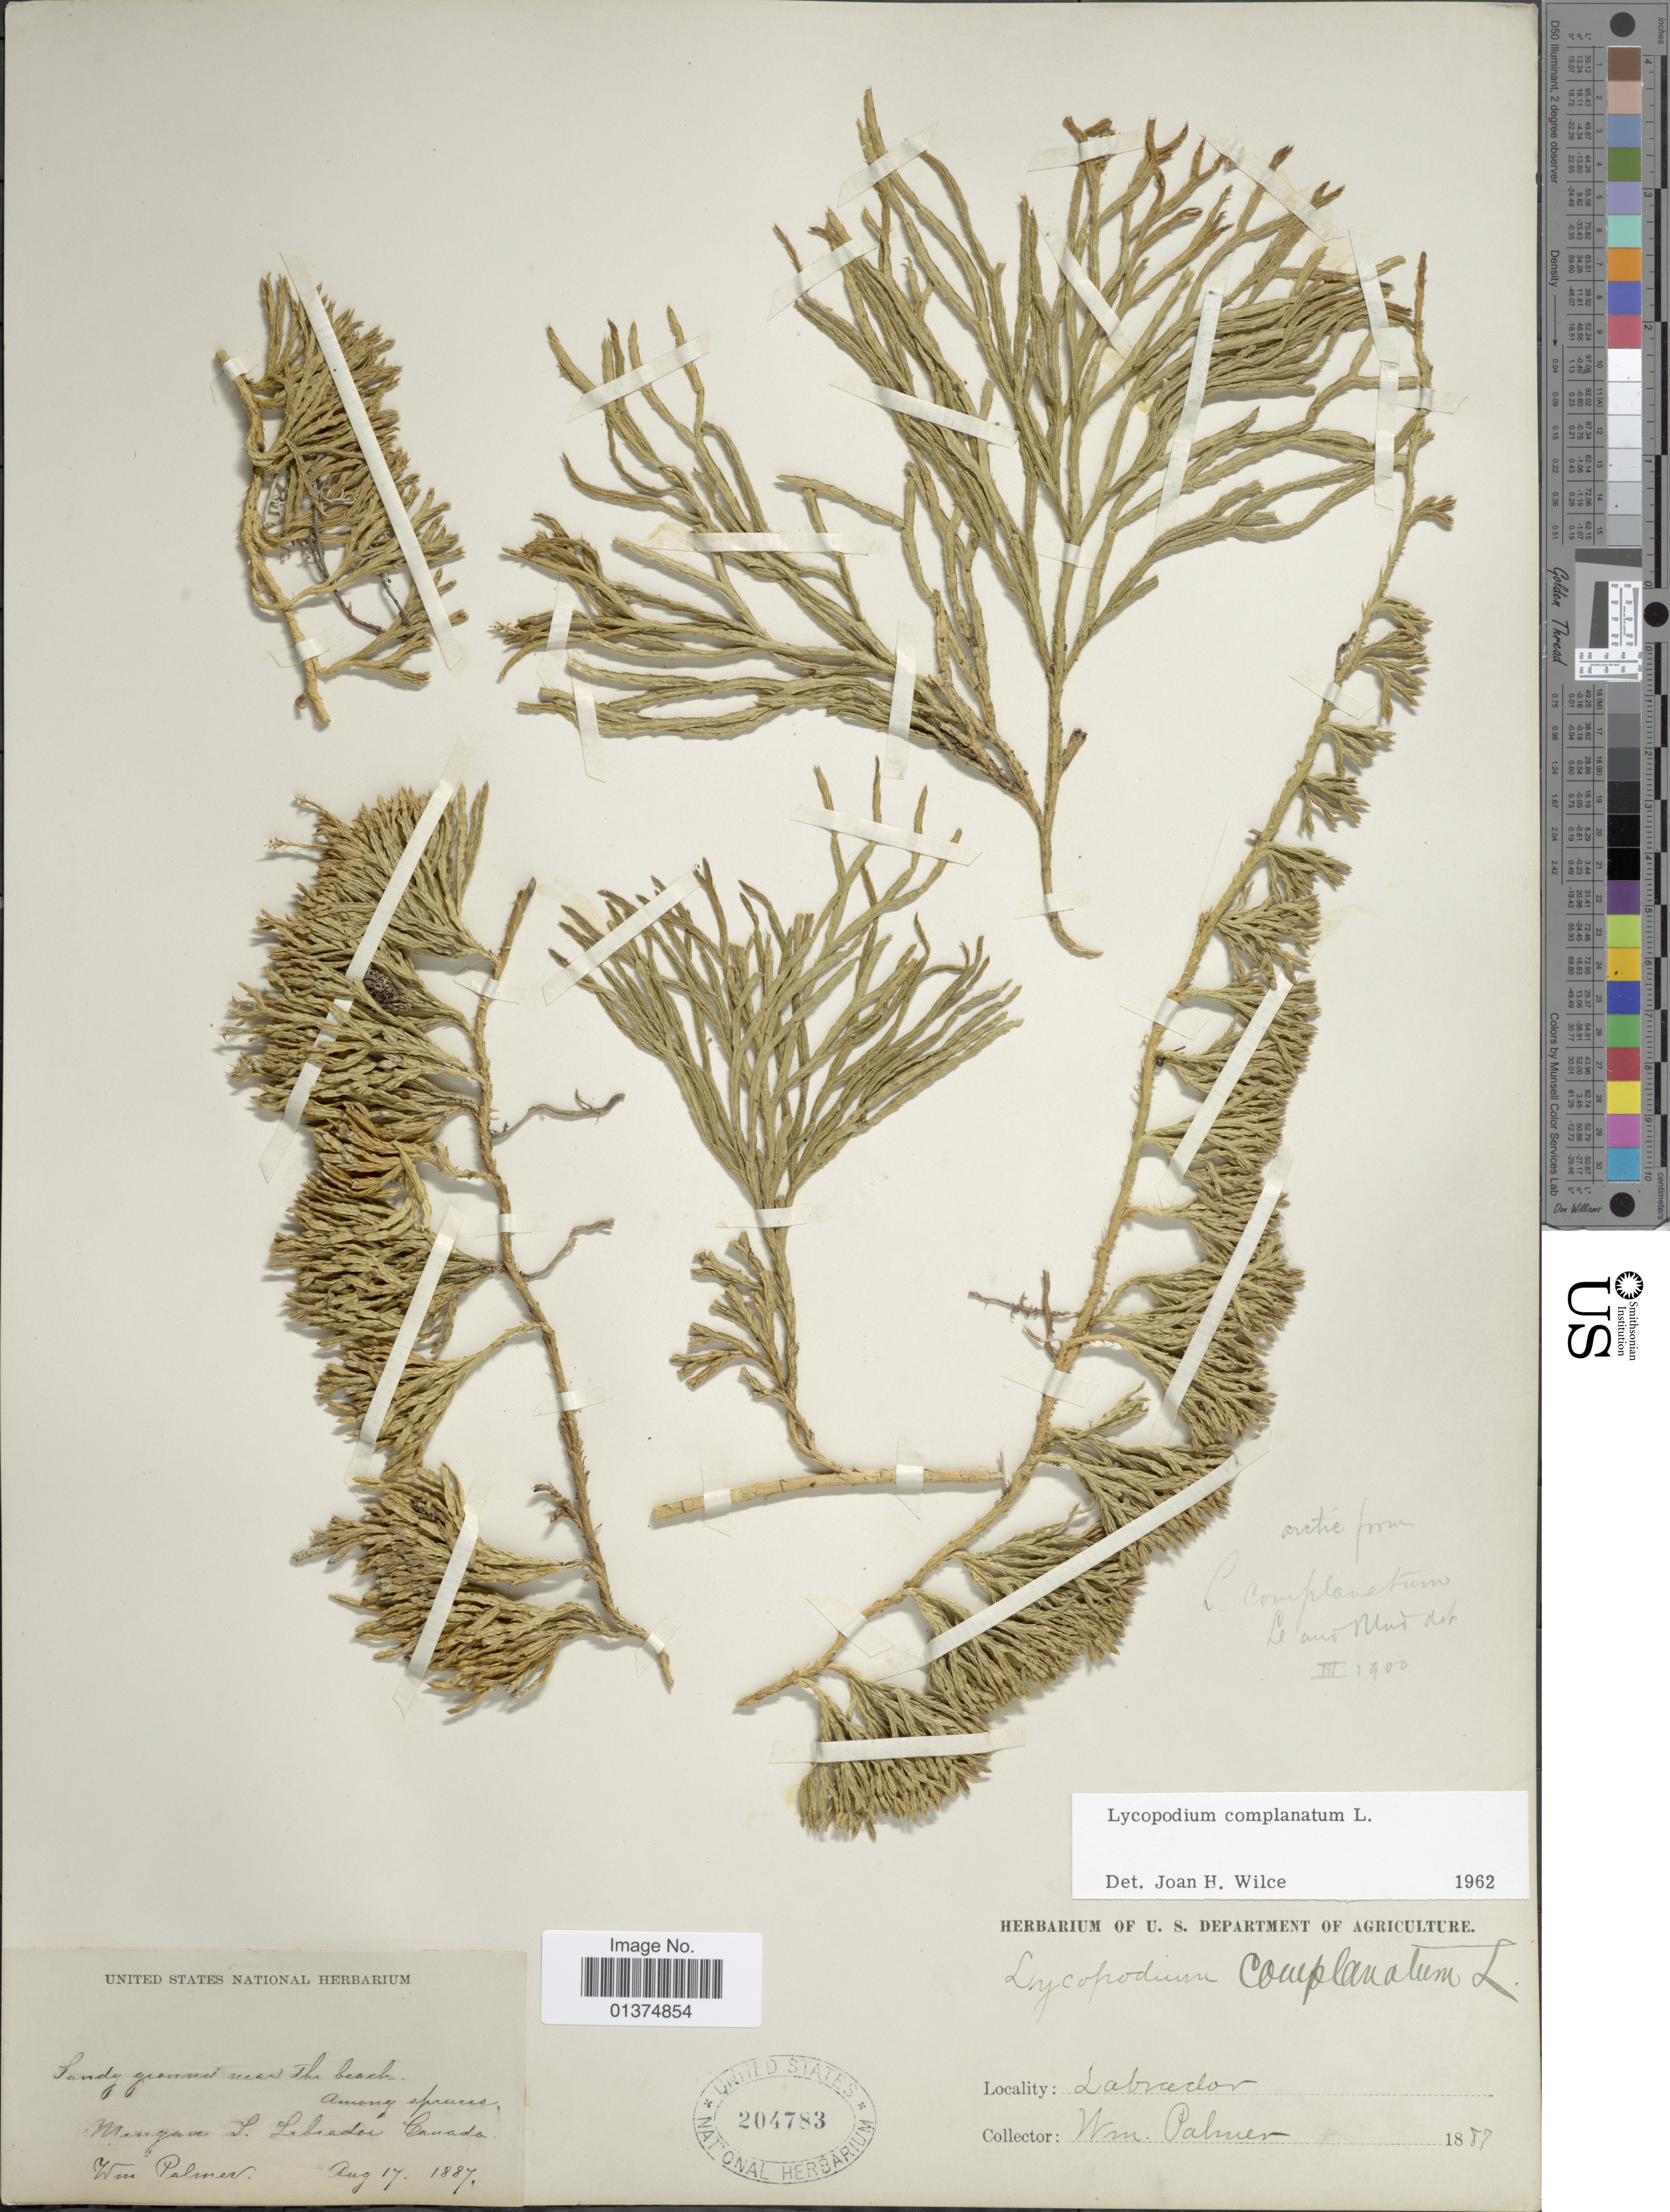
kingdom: Plantae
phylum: Tracheophyta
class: Lycopodiopsida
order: Lycopodiales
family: Lycopodiaceae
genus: Diphasiastrum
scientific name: Diphasiastrum complanatum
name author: (L.) Holub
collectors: W. Palmer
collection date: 1887-08-17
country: Canada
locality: Mingan S Labrador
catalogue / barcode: US 204783